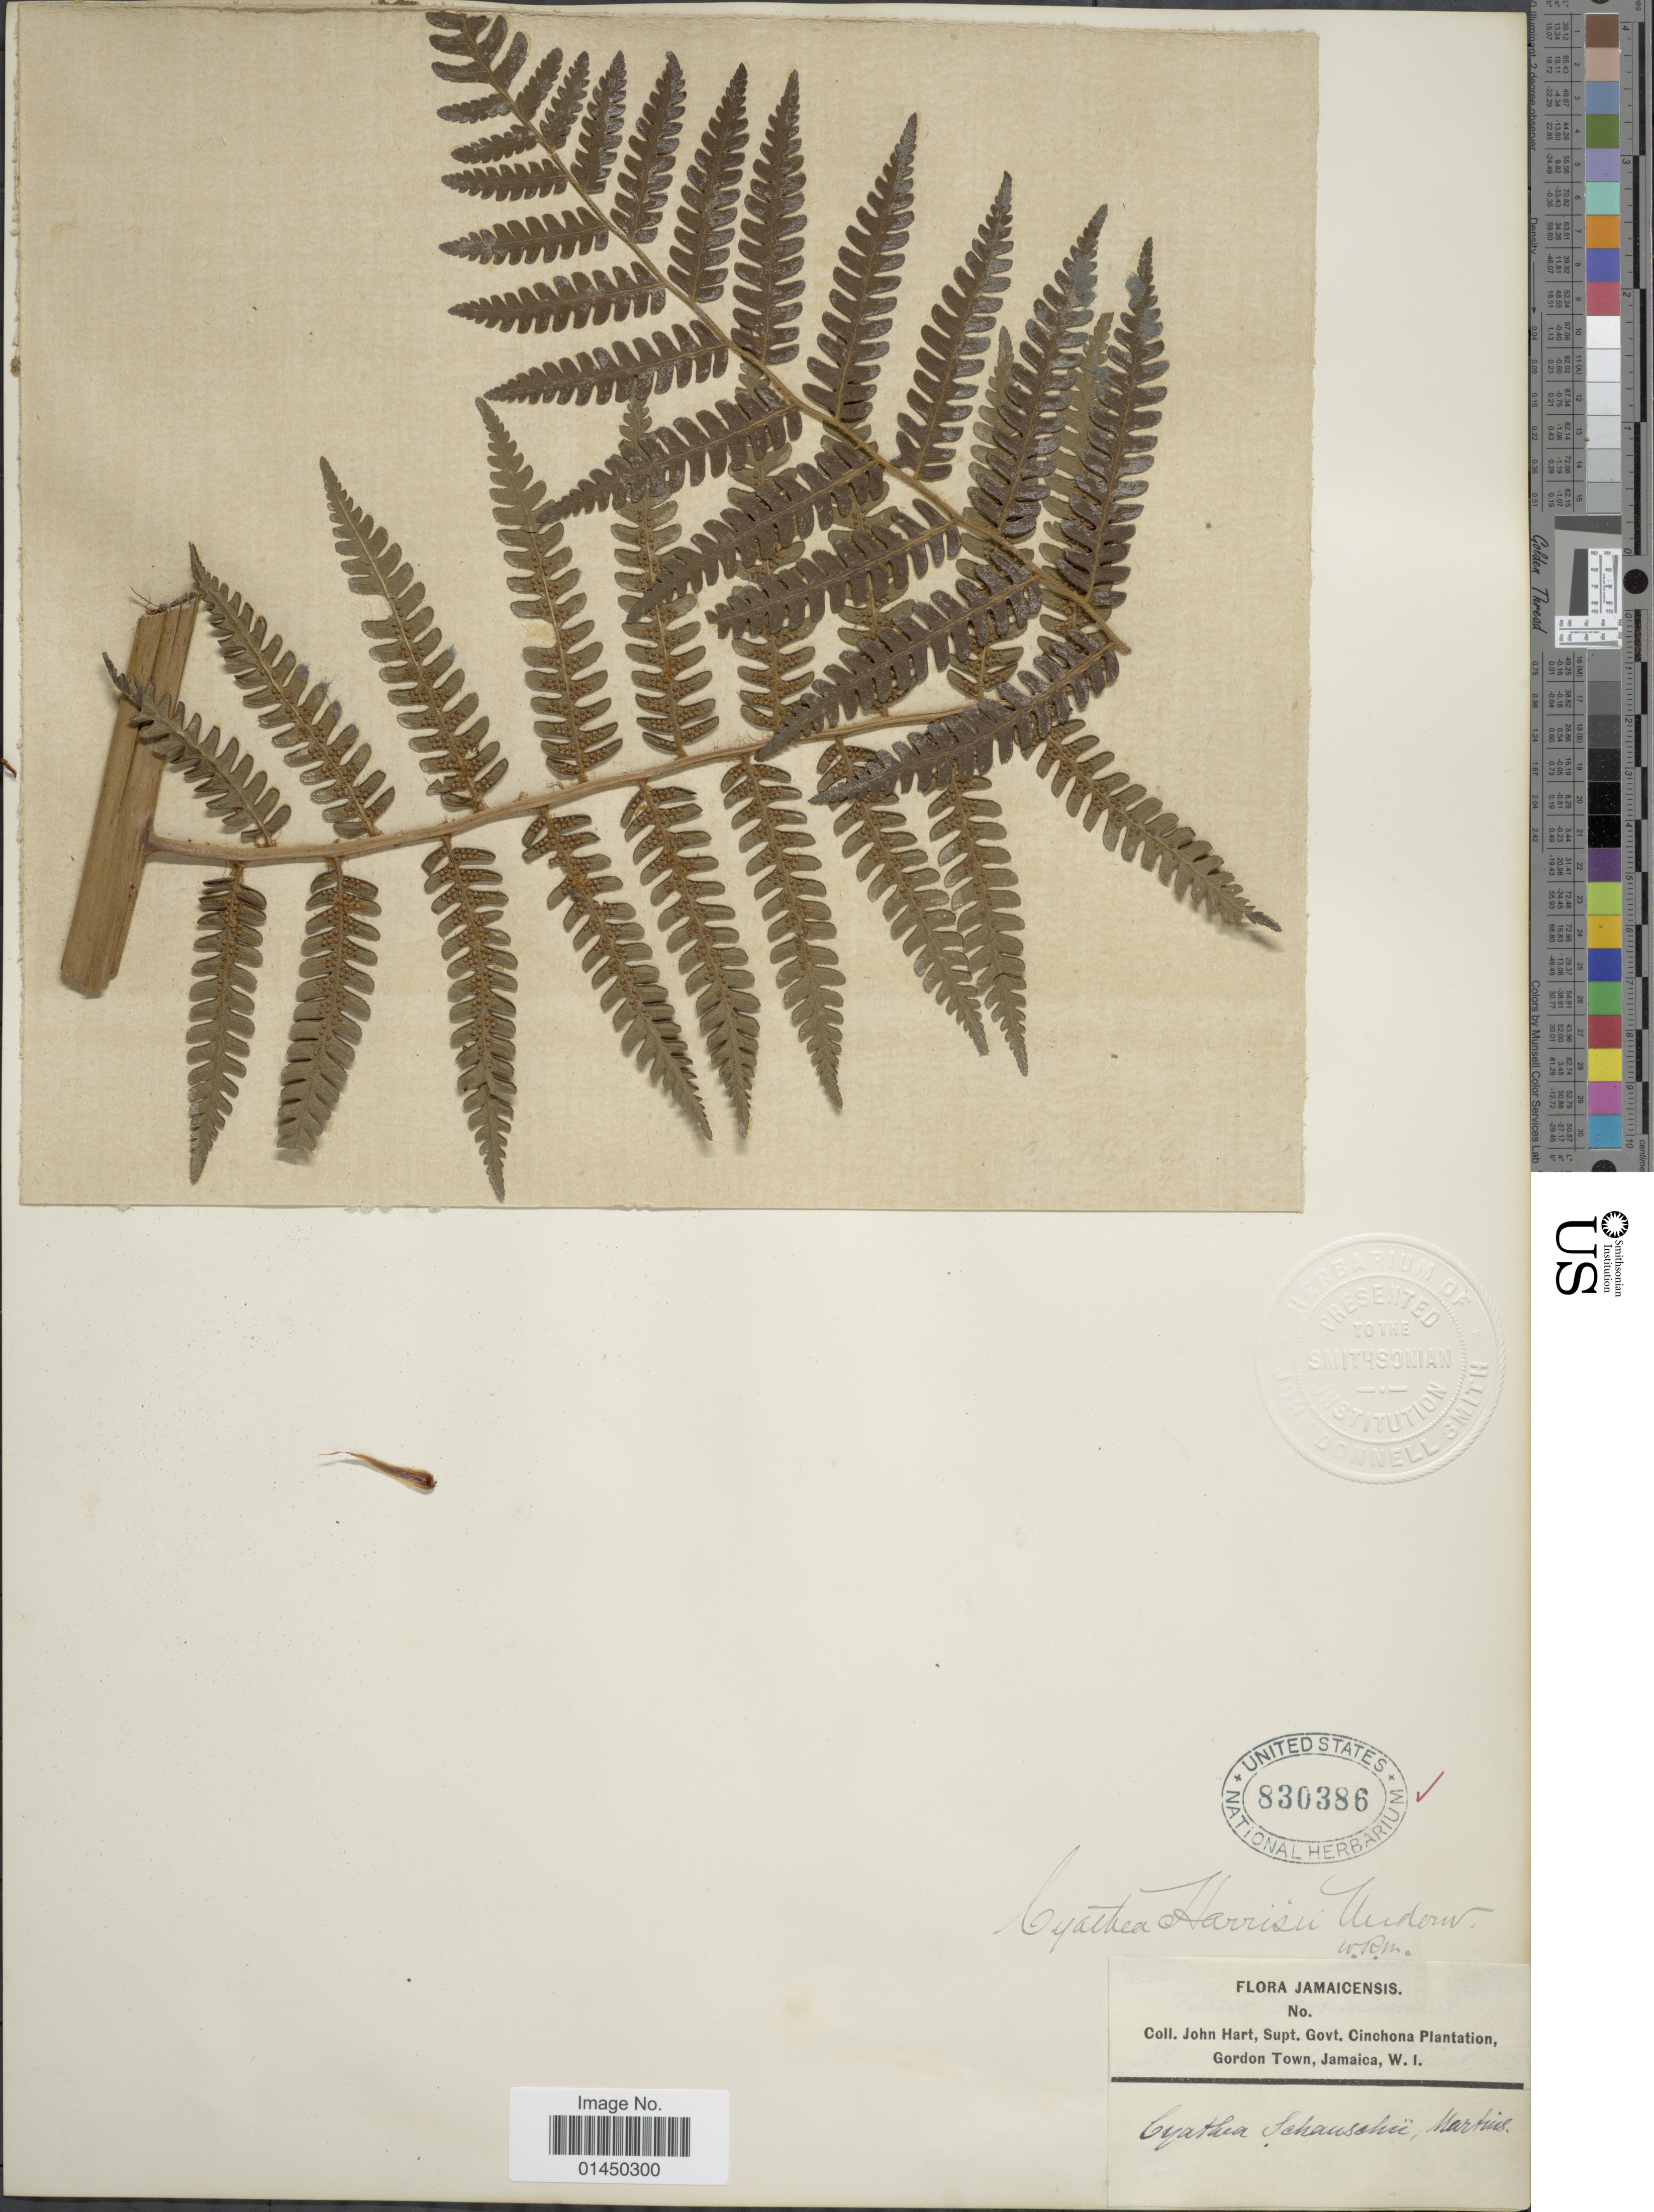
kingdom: Plantae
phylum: Tracheophyta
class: Polypodiopsida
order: Cyatheales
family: Cyatheaceae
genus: Cyathea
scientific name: Cyathea harrisii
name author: Maxon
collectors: J. H. Hart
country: Jamaica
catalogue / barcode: US 830386